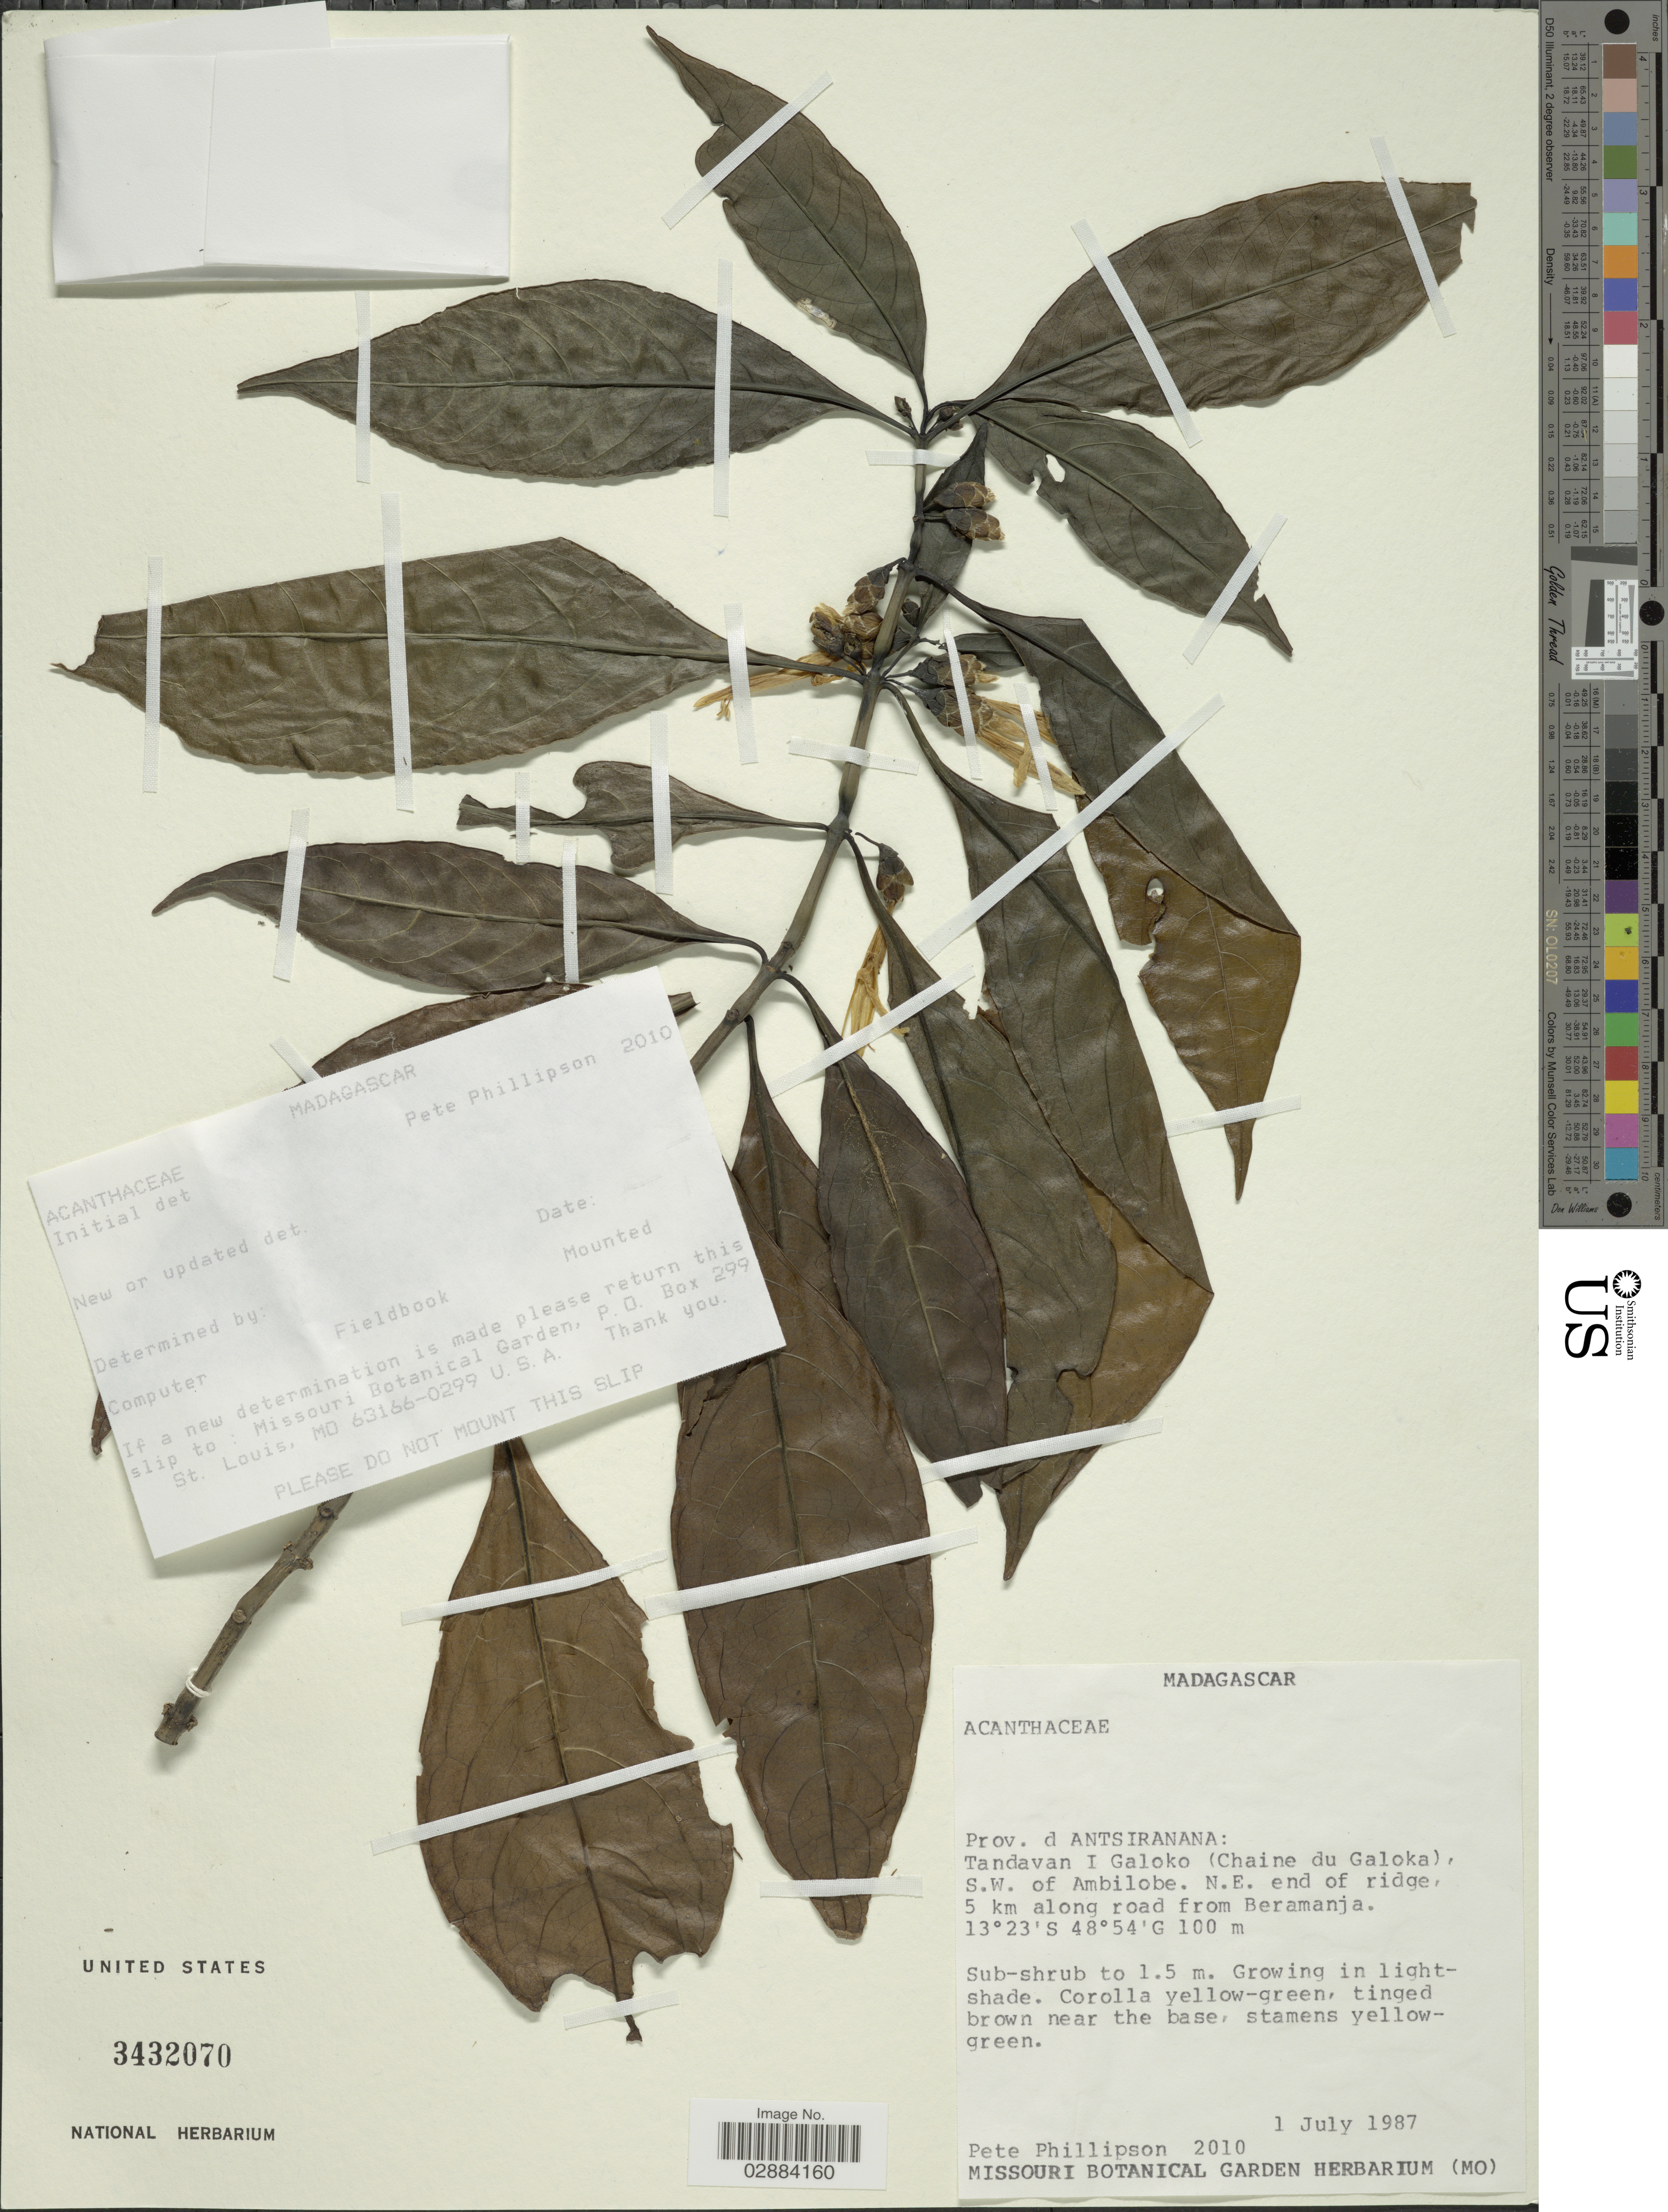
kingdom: Plantae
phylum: Tracheophyta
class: Magnoliopsida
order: Lamiales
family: Acanthaceae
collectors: P. B. Phillipson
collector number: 2010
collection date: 1987-07-01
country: Madagascar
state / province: Diana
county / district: Ambilobe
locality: Prov. d Antsiranana: Tandavan I Galoko (Chaine du Galoka), S.W. of Ambilobe. N.E. end of ridge, 5 km along road from Beramanja.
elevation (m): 100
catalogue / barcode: US 3432070